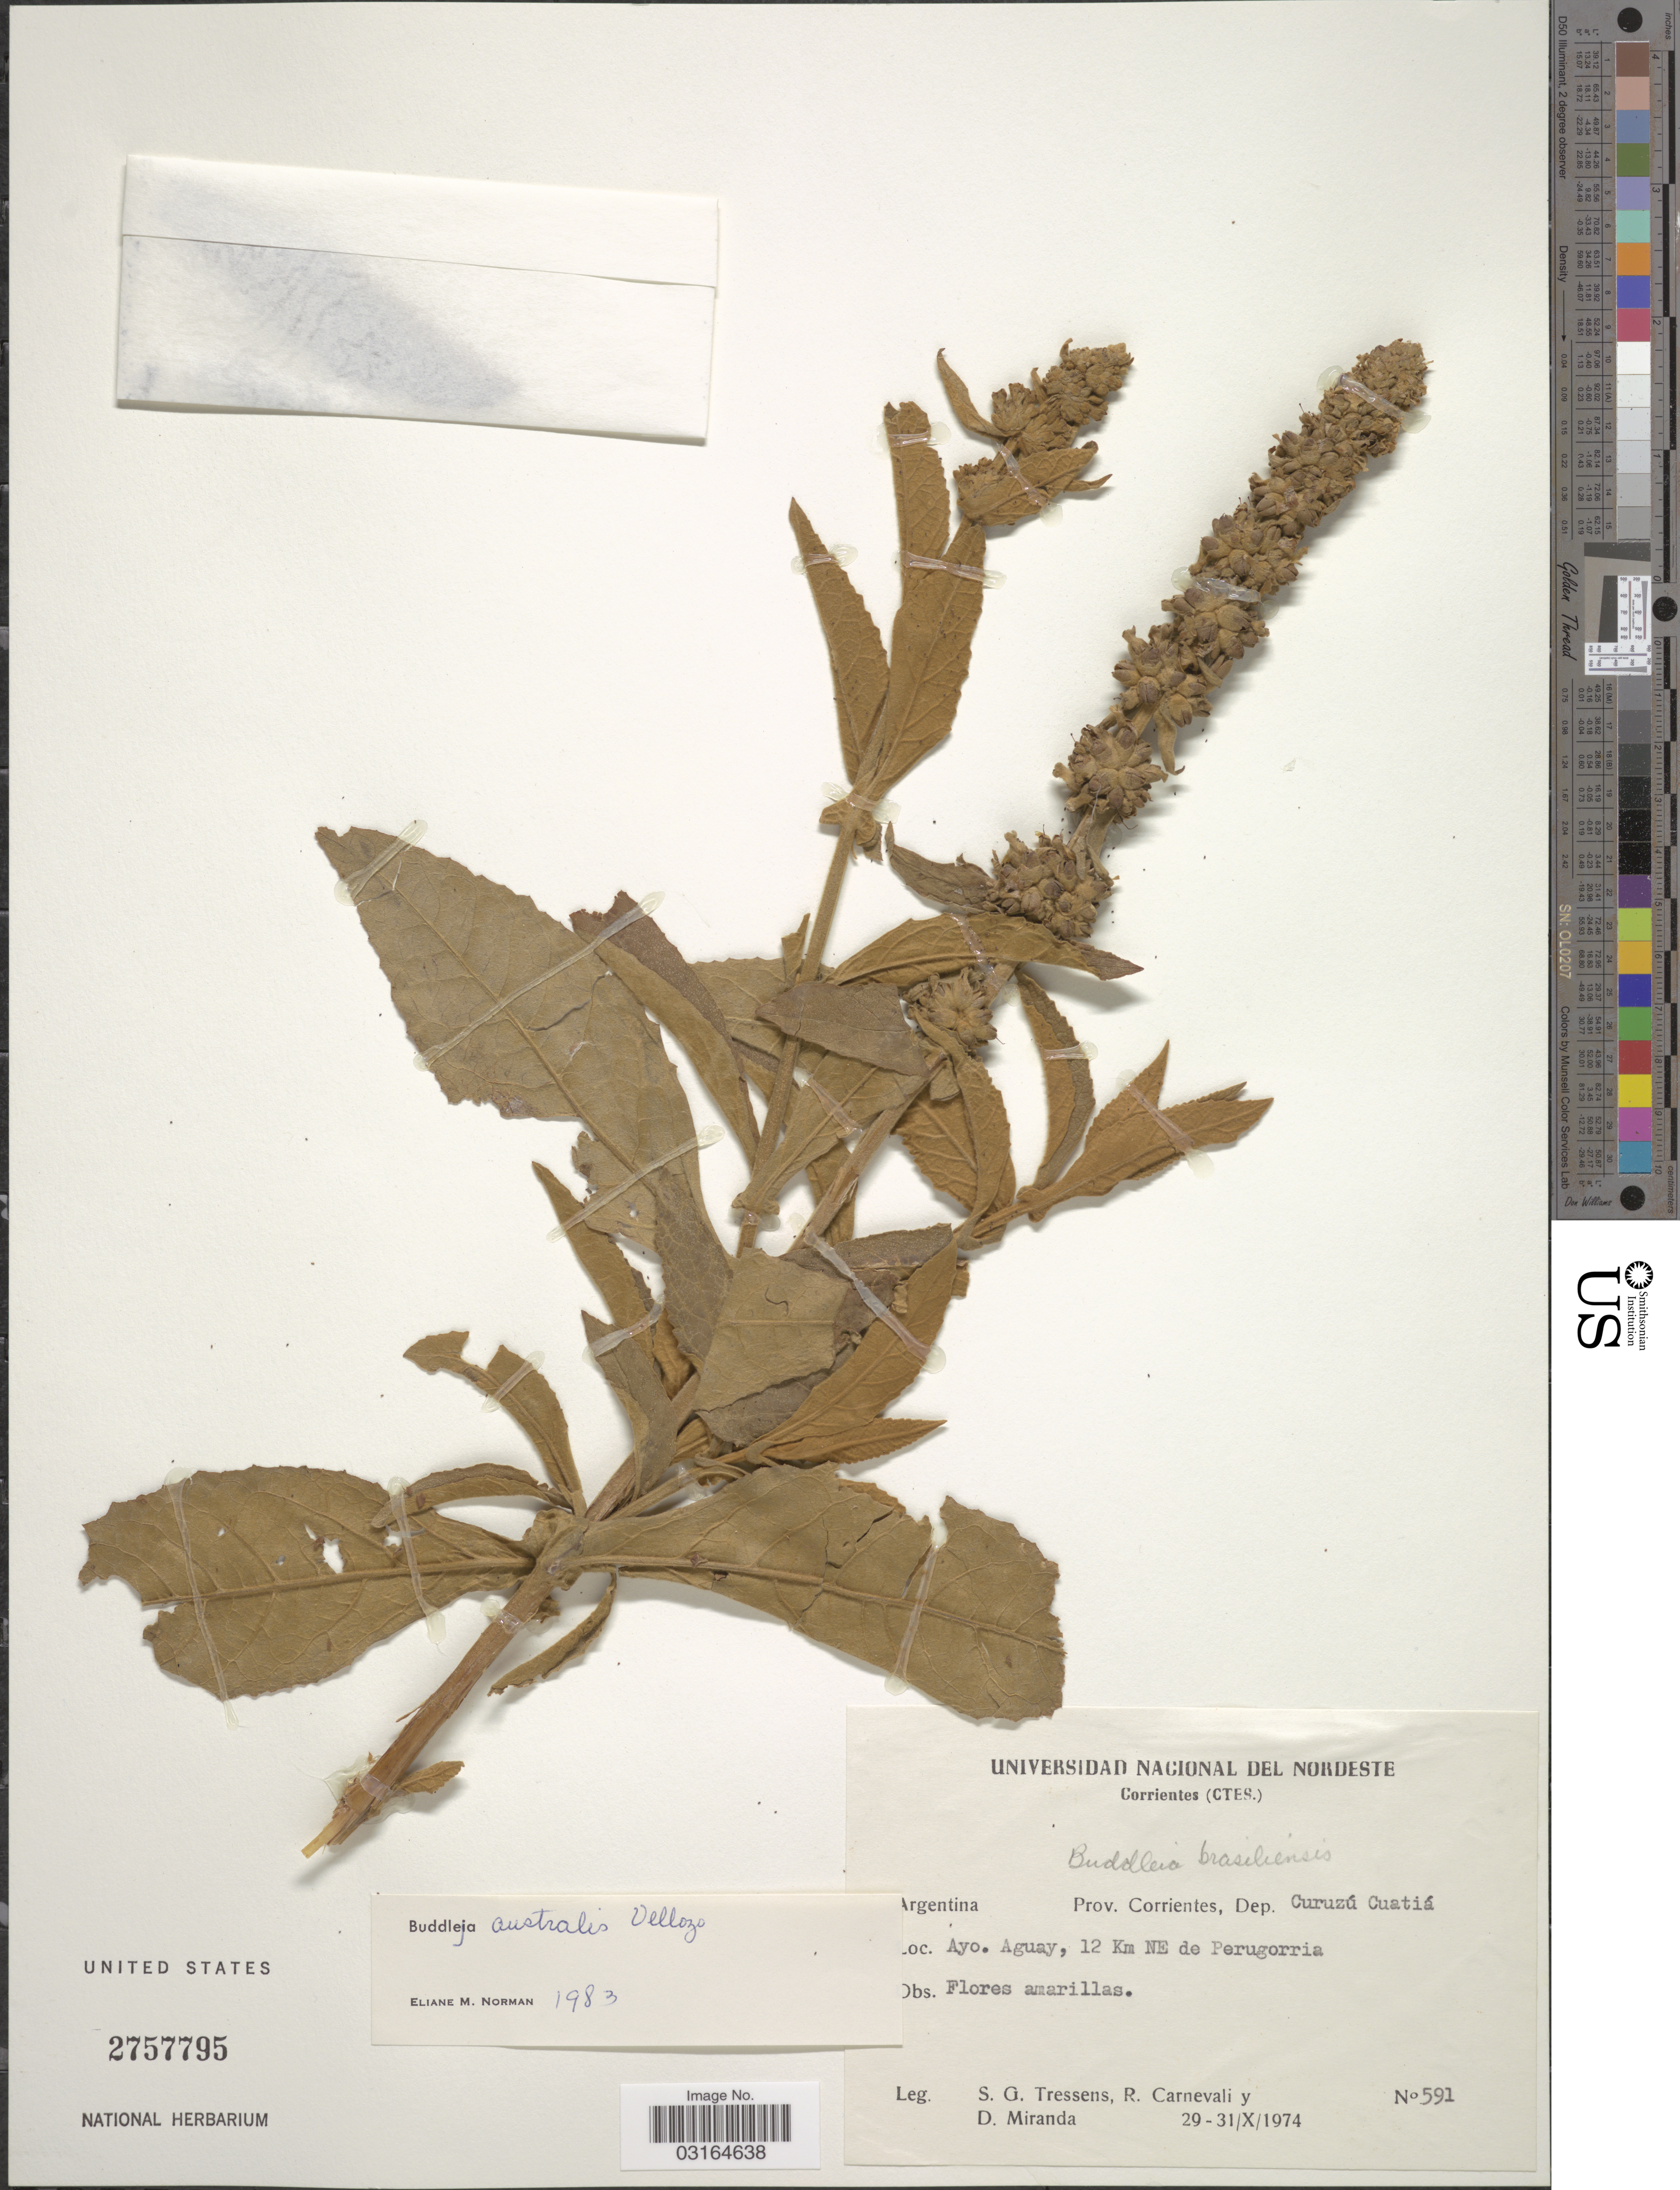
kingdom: Plantae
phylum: Tracheophyta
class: Magnoliopsida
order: Lamiales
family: Scrophulariaceae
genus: Buddleja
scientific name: Buddleja stachyoides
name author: Cham. & Schltdl.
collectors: S. Tressens, R. Carnevali & D. Miranda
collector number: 591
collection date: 1974-10-29/1974-10-31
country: Argentina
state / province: Corrientes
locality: Dep. Curuzú Cuatiá. Ayo. Aguay, 12 Km NE de Perugorria.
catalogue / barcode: US 2757795